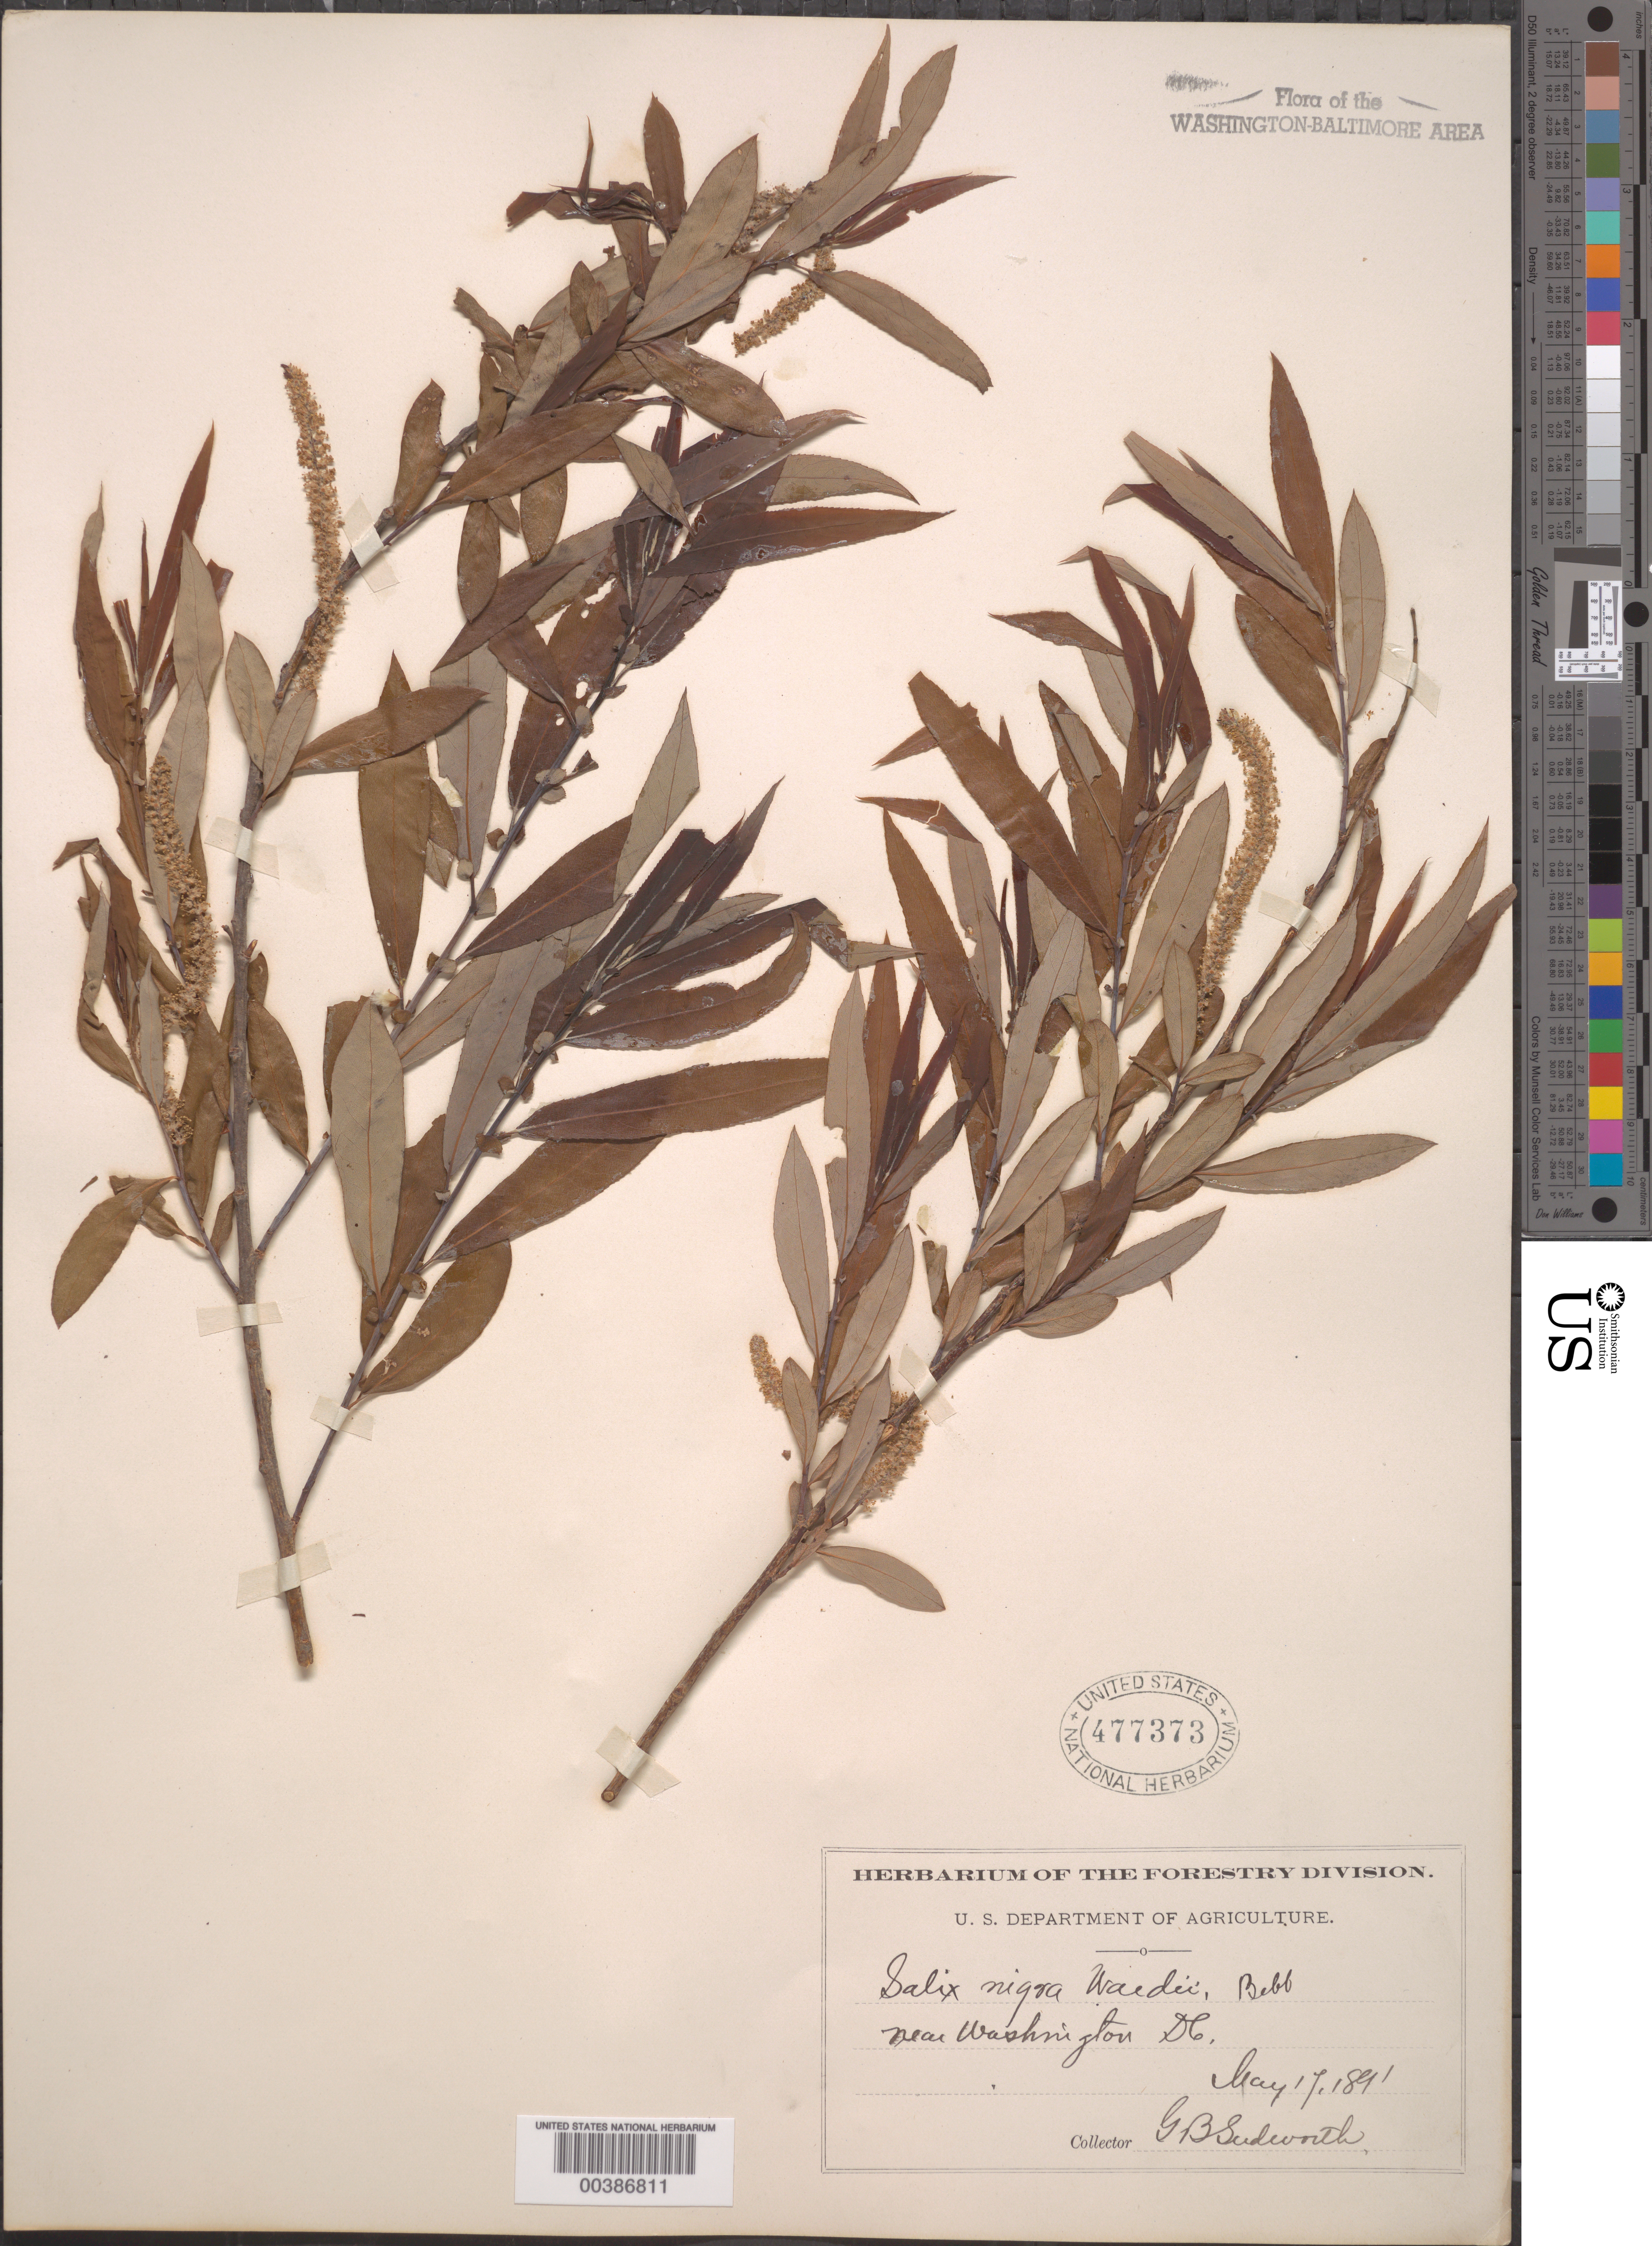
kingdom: Plantae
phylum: Tracheophyta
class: Magnoliopsida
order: Malpighiales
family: Salicaceae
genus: Salix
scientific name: Salix caroliniana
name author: Michx.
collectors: G. B. Sudworth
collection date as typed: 17 May 1891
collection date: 1891-05-17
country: United States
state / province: District of Columbia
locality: Washington DC area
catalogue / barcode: US 477373